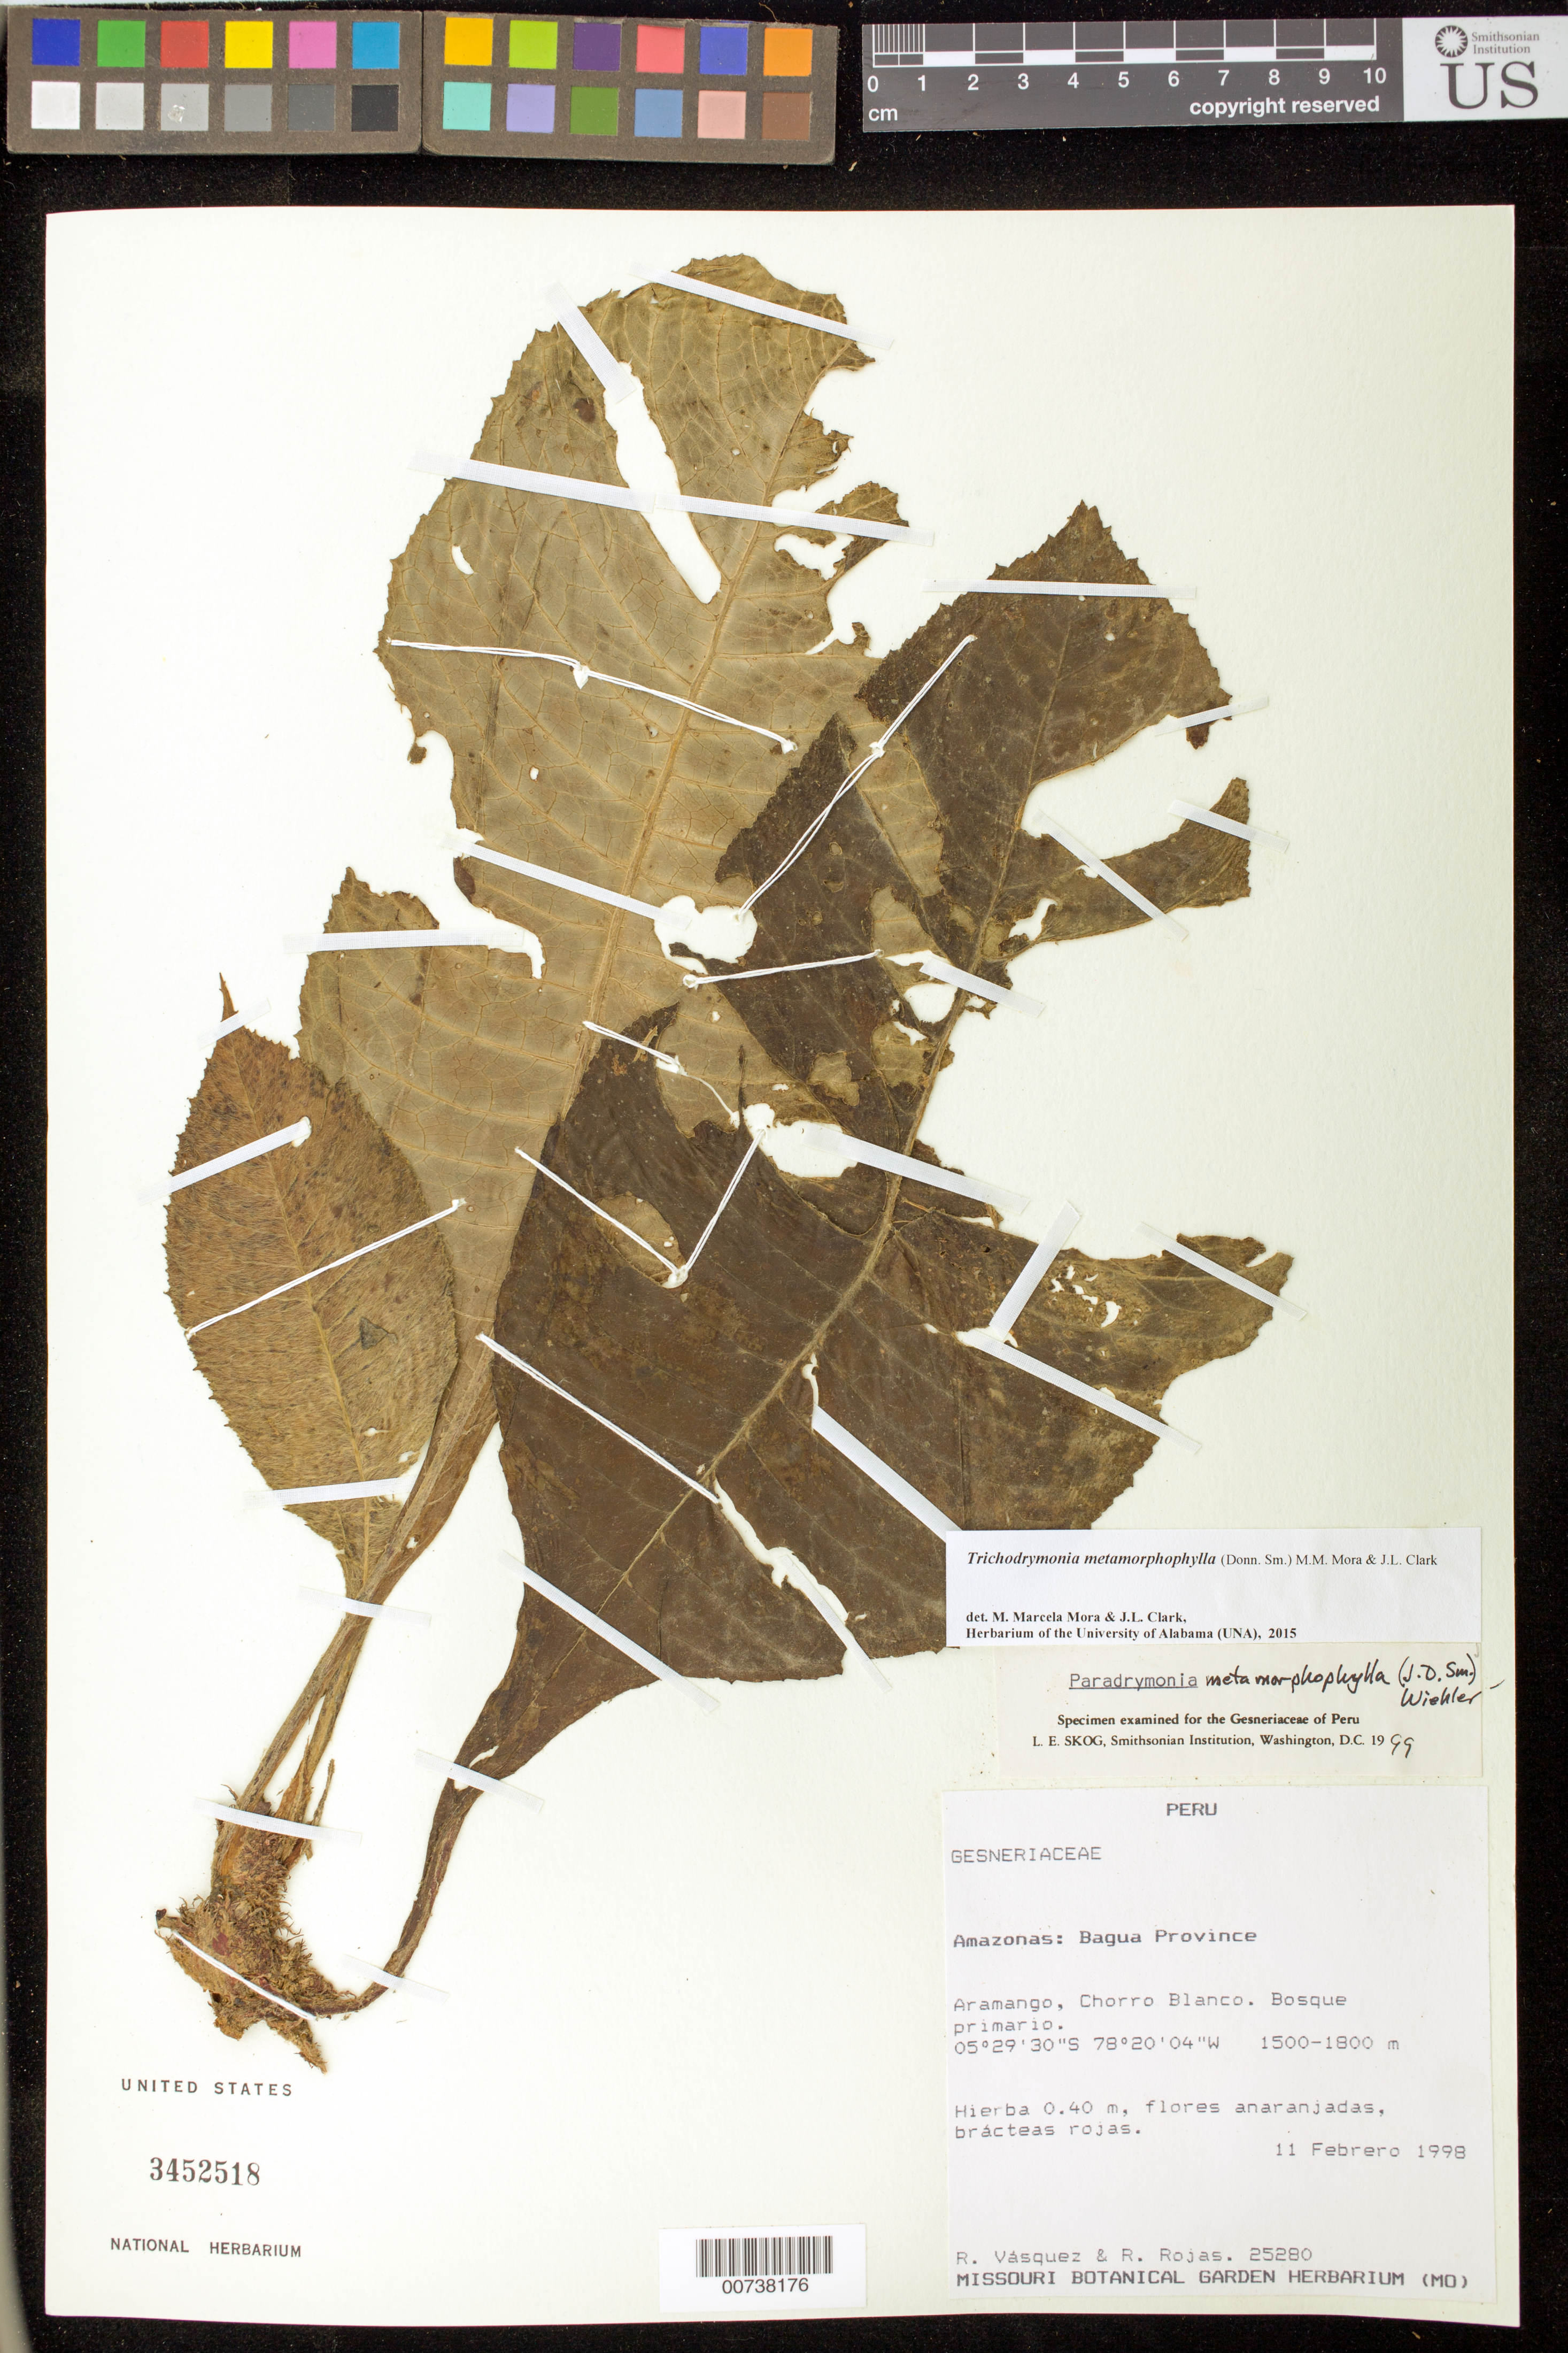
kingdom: Plantae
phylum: Tracheophyta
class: Magnoliopsida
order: Lamiales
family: Gesneriaceae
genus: Trichodrymonia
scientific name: Trichodrymonia metamorphophylla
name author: (Donn. Sm.) M.M. Mora & J.L. Clark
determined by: Mora, M. M.; Clark, J. L.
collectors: R. Vásquez & R. Rojas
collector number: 25280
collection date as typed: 11 Feb 1998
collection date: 1998-02-11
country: Peru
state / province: Amazonas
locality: Prov. Bagua; Aramango, Choorro Blanco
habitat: Bosque primario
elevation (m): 1500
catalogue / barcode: US 3452518